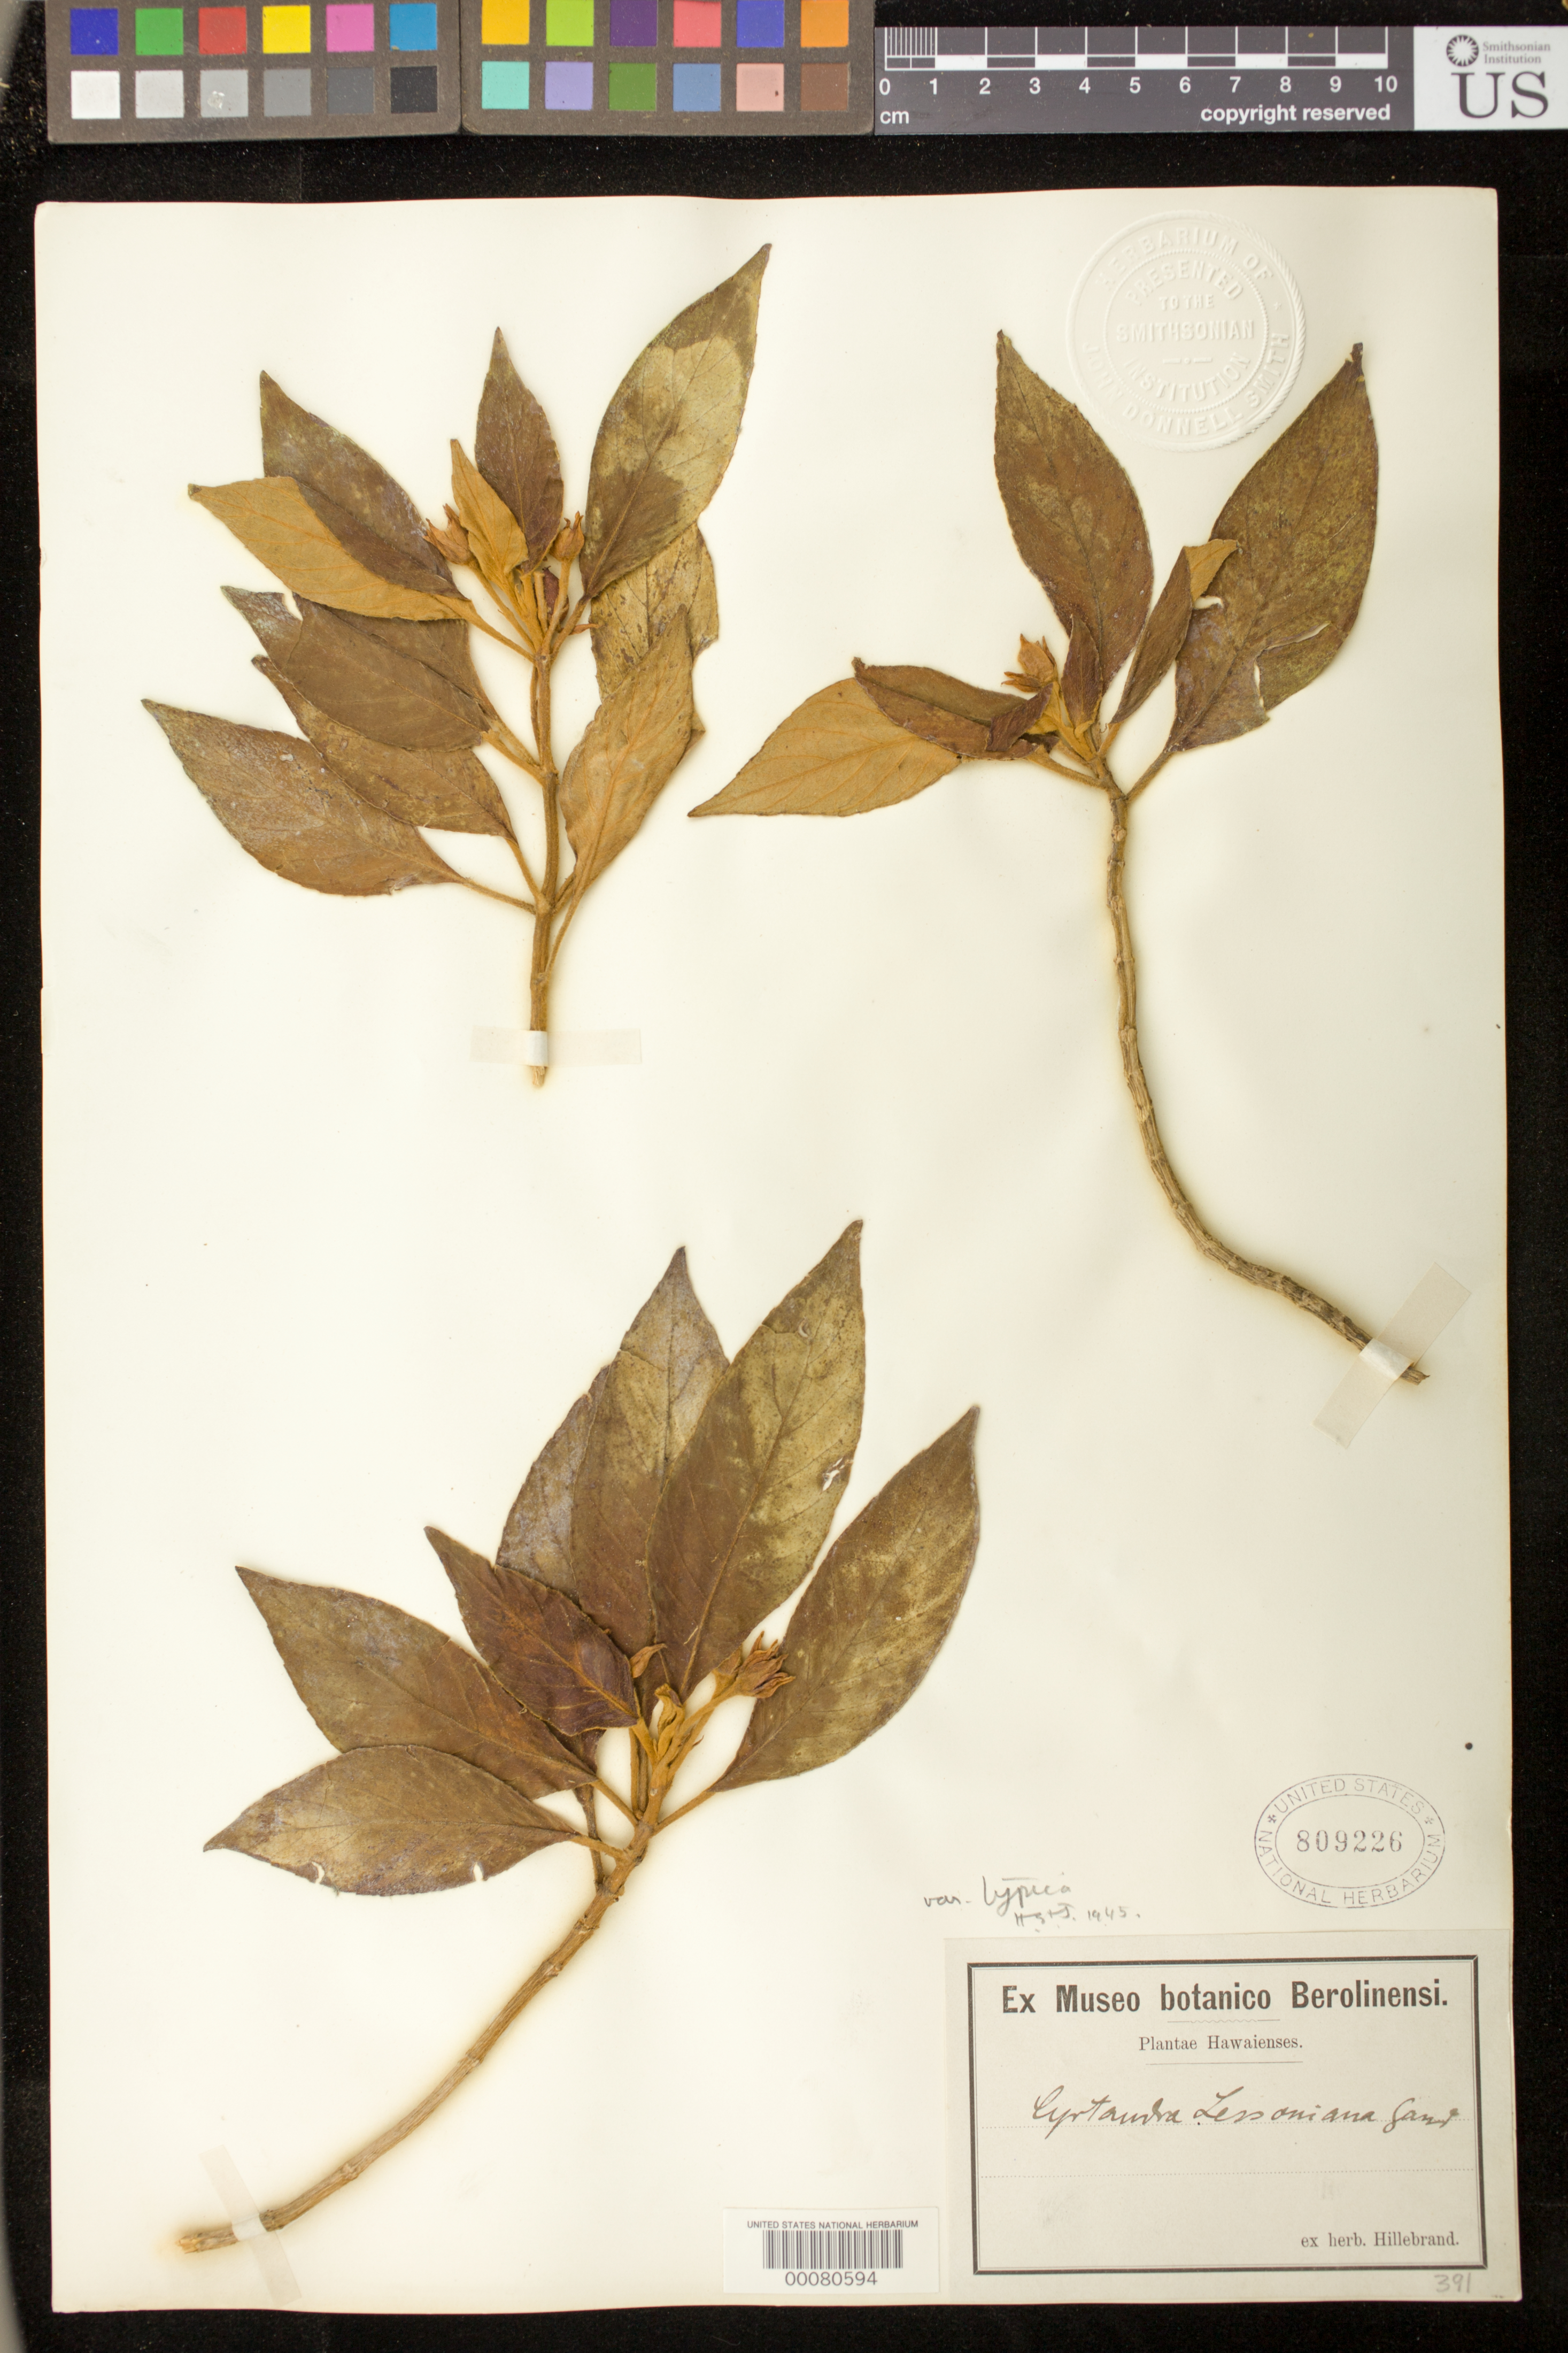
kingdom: Plantae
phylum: Tracheophyta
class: Magnoliopsida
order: Lamiales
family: Gesneriaceae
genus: Cyrtandra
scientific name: Cyrtandra lessoniana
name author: Gaudich.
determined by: St. John, H.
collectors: W. Hillebrand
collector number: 391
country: United States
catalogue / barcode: US 809226